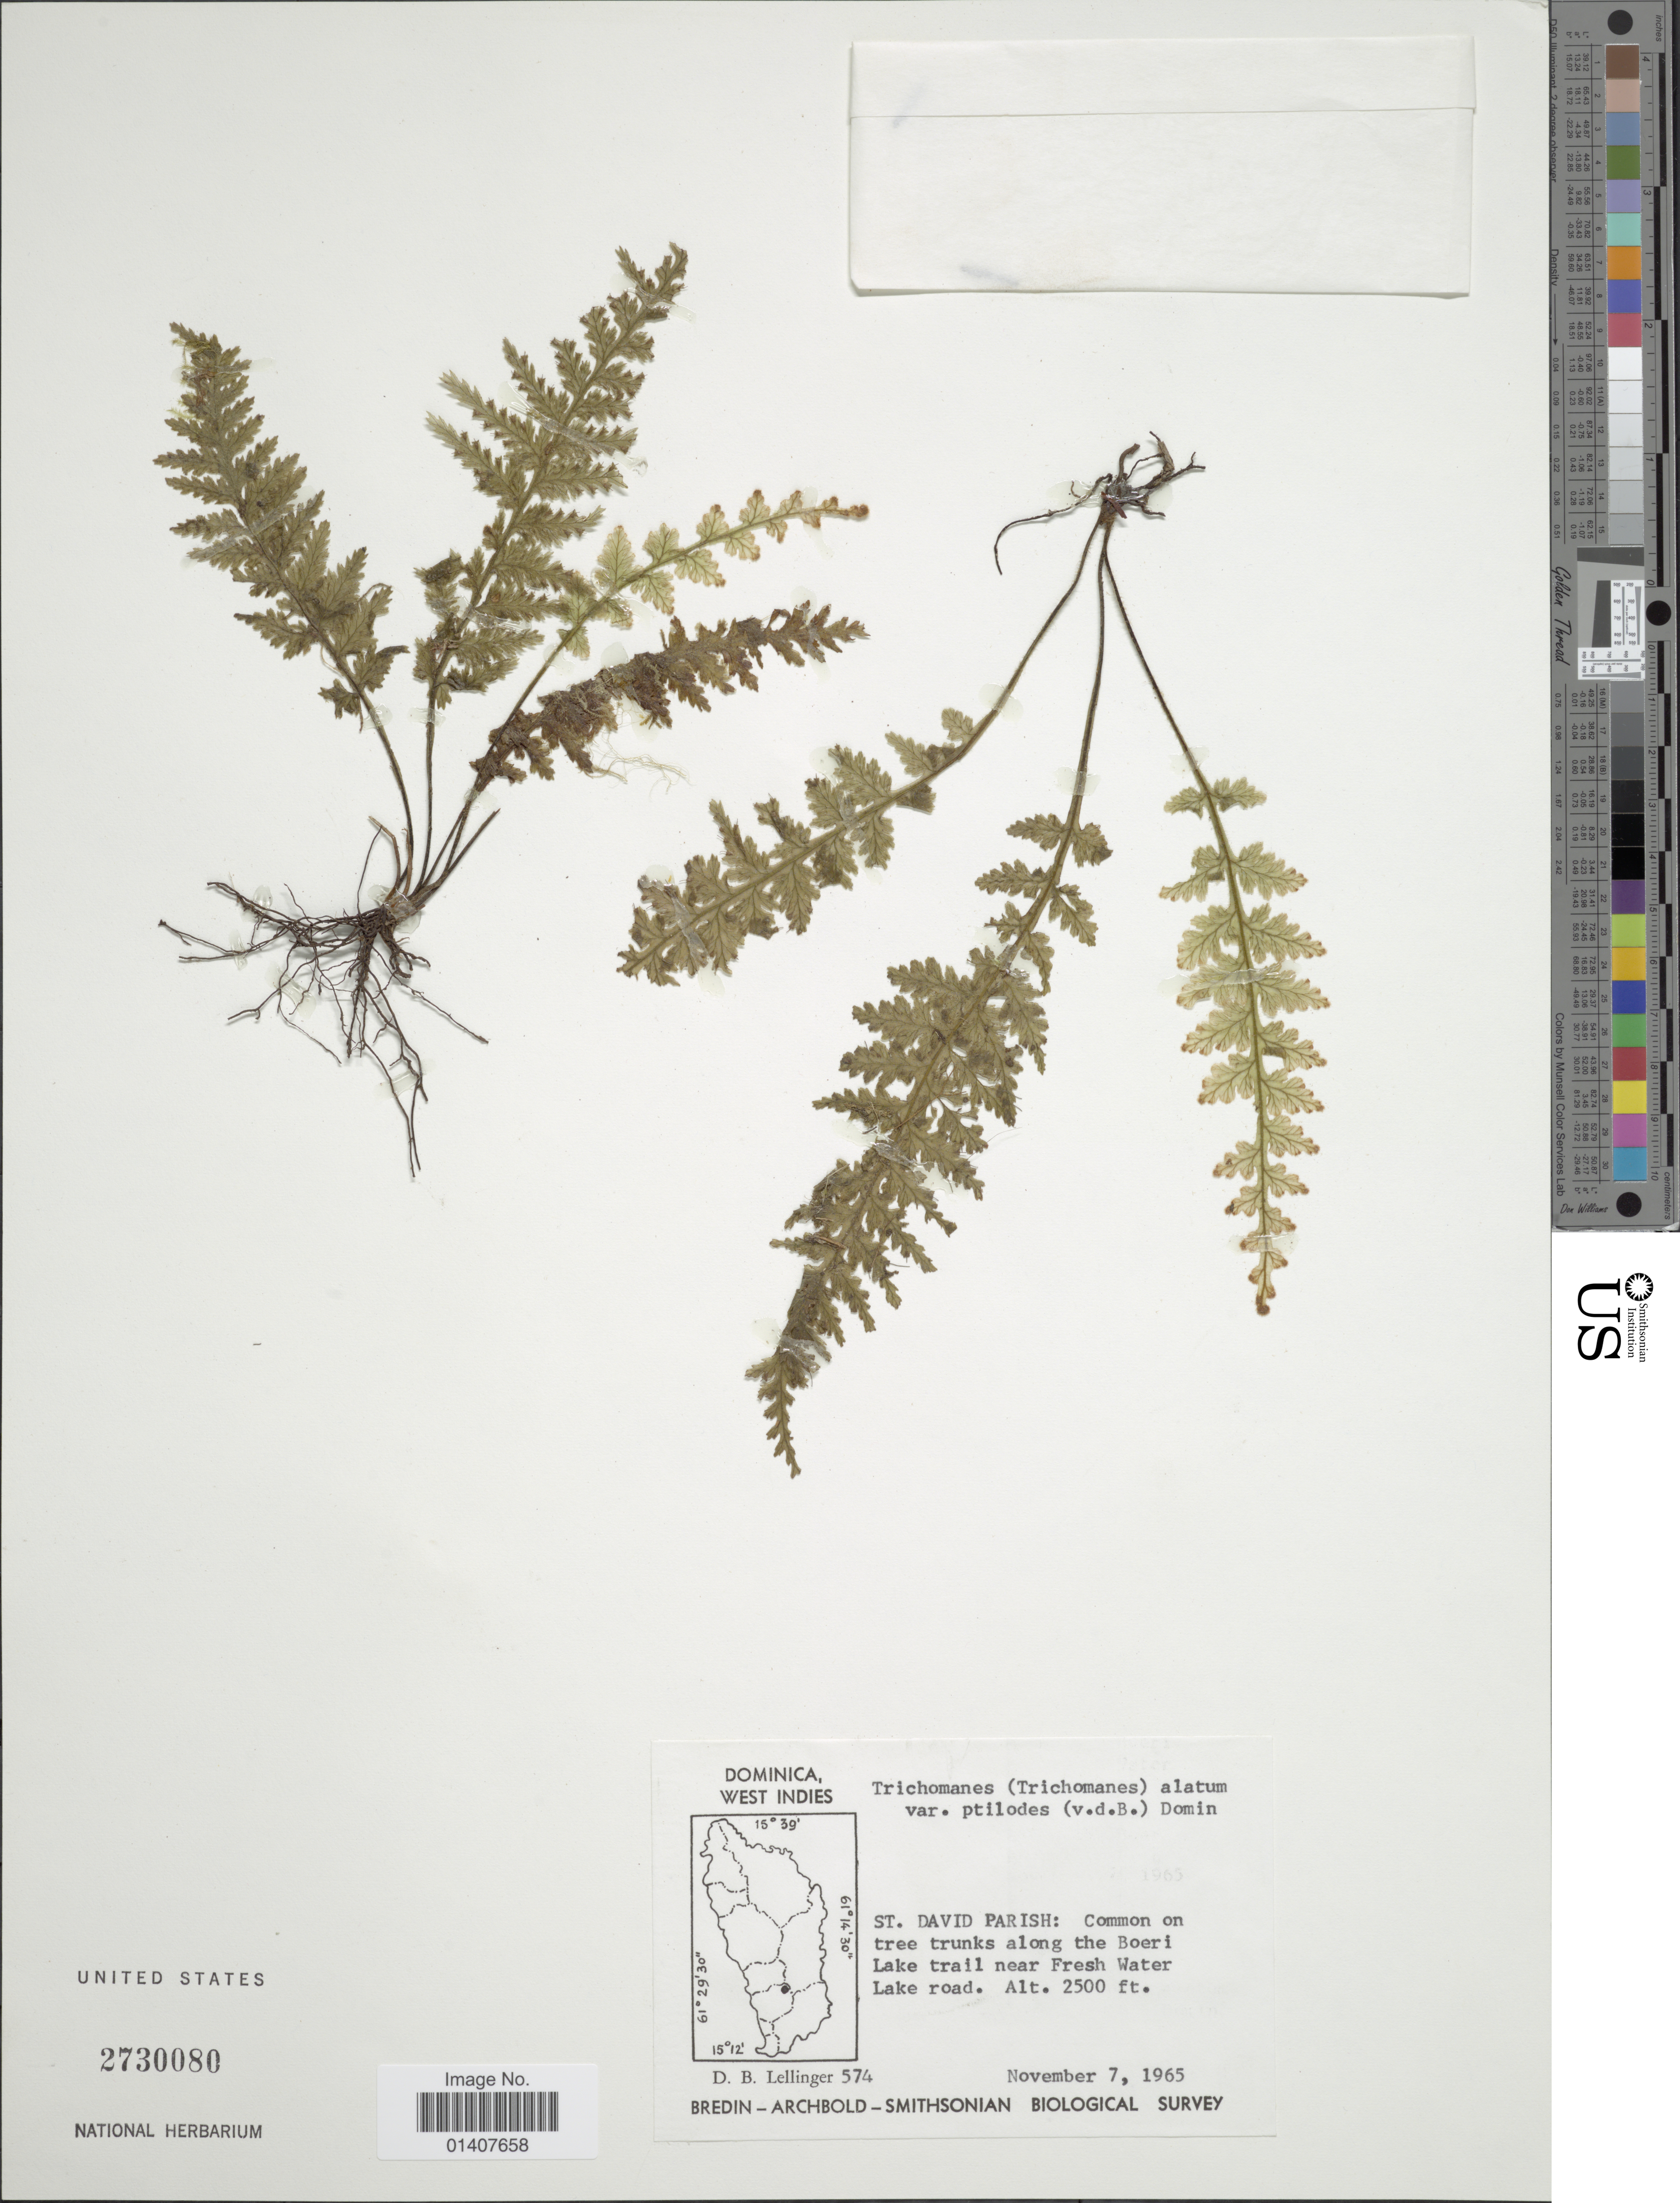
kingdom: Plantae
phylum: Tracheophyta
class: Polypodiopsida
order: Hymenophyllales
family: Hymenophyllaceae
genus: Trichomanes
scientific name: Trichomanes alatum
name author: Sw.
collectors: D. B. Lellinger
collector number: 574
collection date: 1965-11-07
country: Dominica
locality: Dominica West Indies, St. David parish: common on tree trunks along the Boeri Lake trail near Fresh Water Lake Road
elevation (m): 762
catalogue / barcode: US 2730080